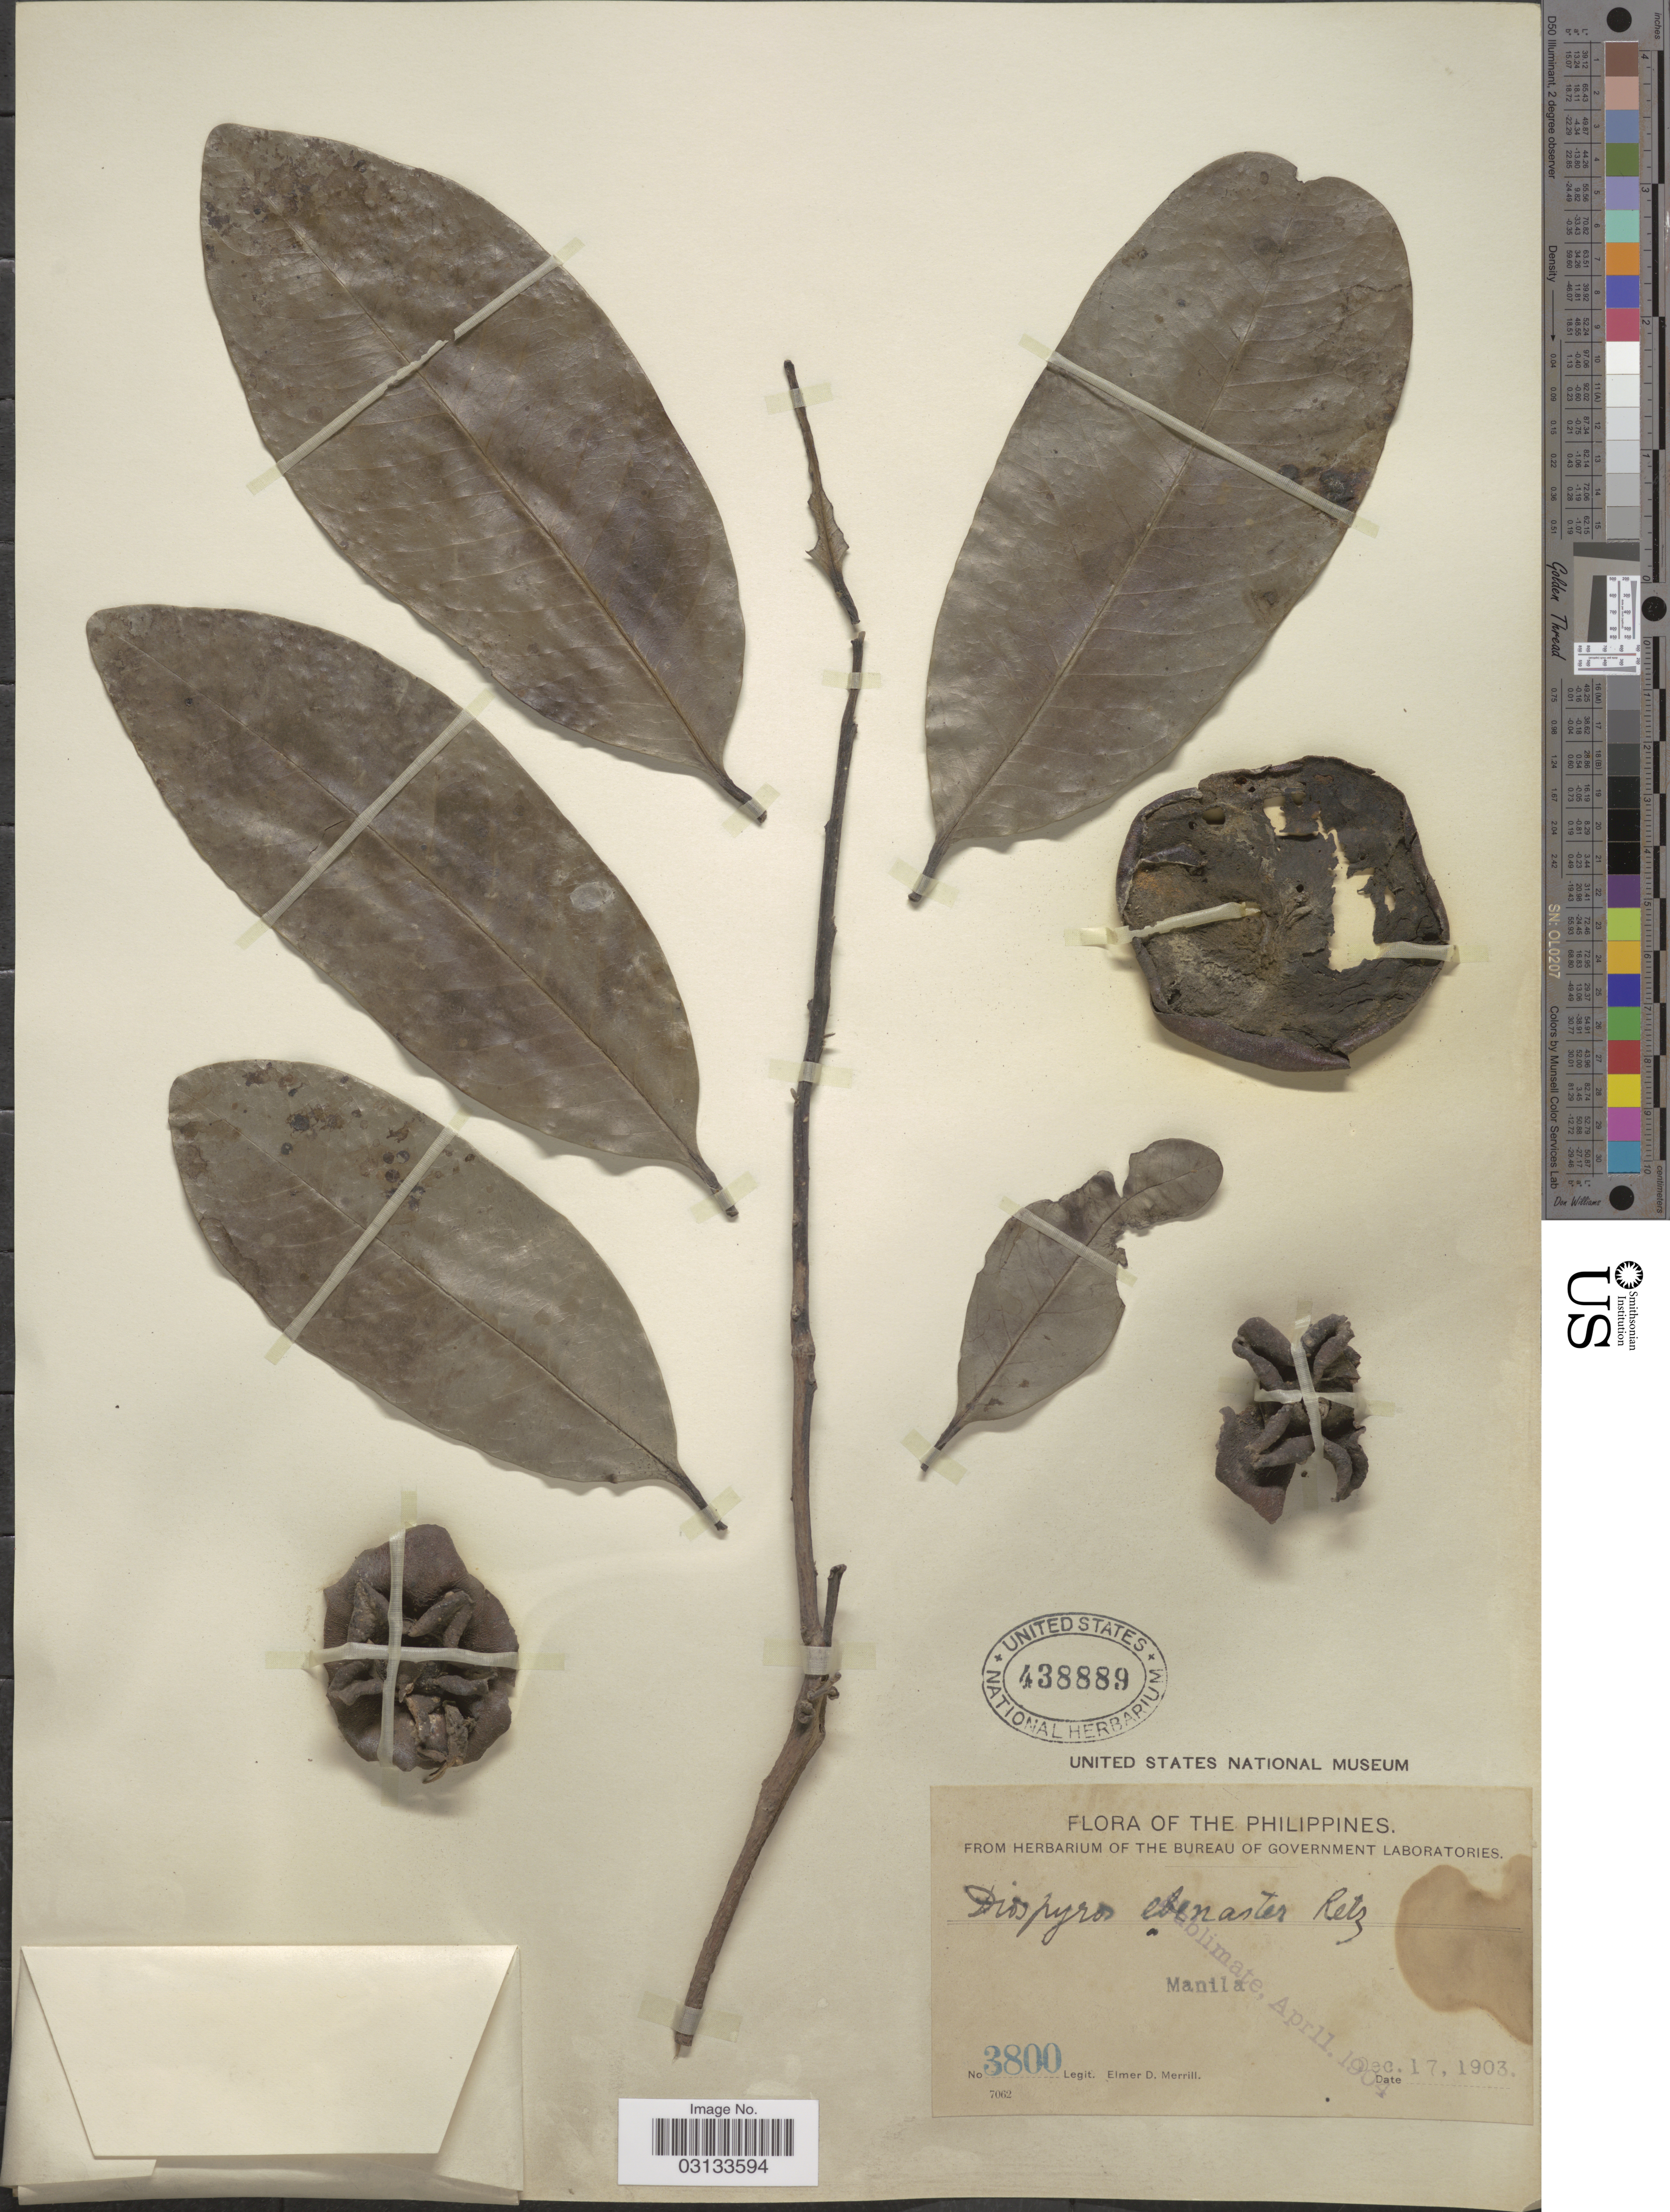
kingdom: Plantae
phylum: Tracheophyta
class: Magnoliopsida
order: Ericales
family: Ebenaceae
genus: Diospyros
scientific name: Diospyros ebenaster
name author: Retz.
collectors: E. D. Merrill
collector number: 3800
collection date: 1903-12-17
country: Philippines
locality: Manila.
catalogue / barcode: US 438889